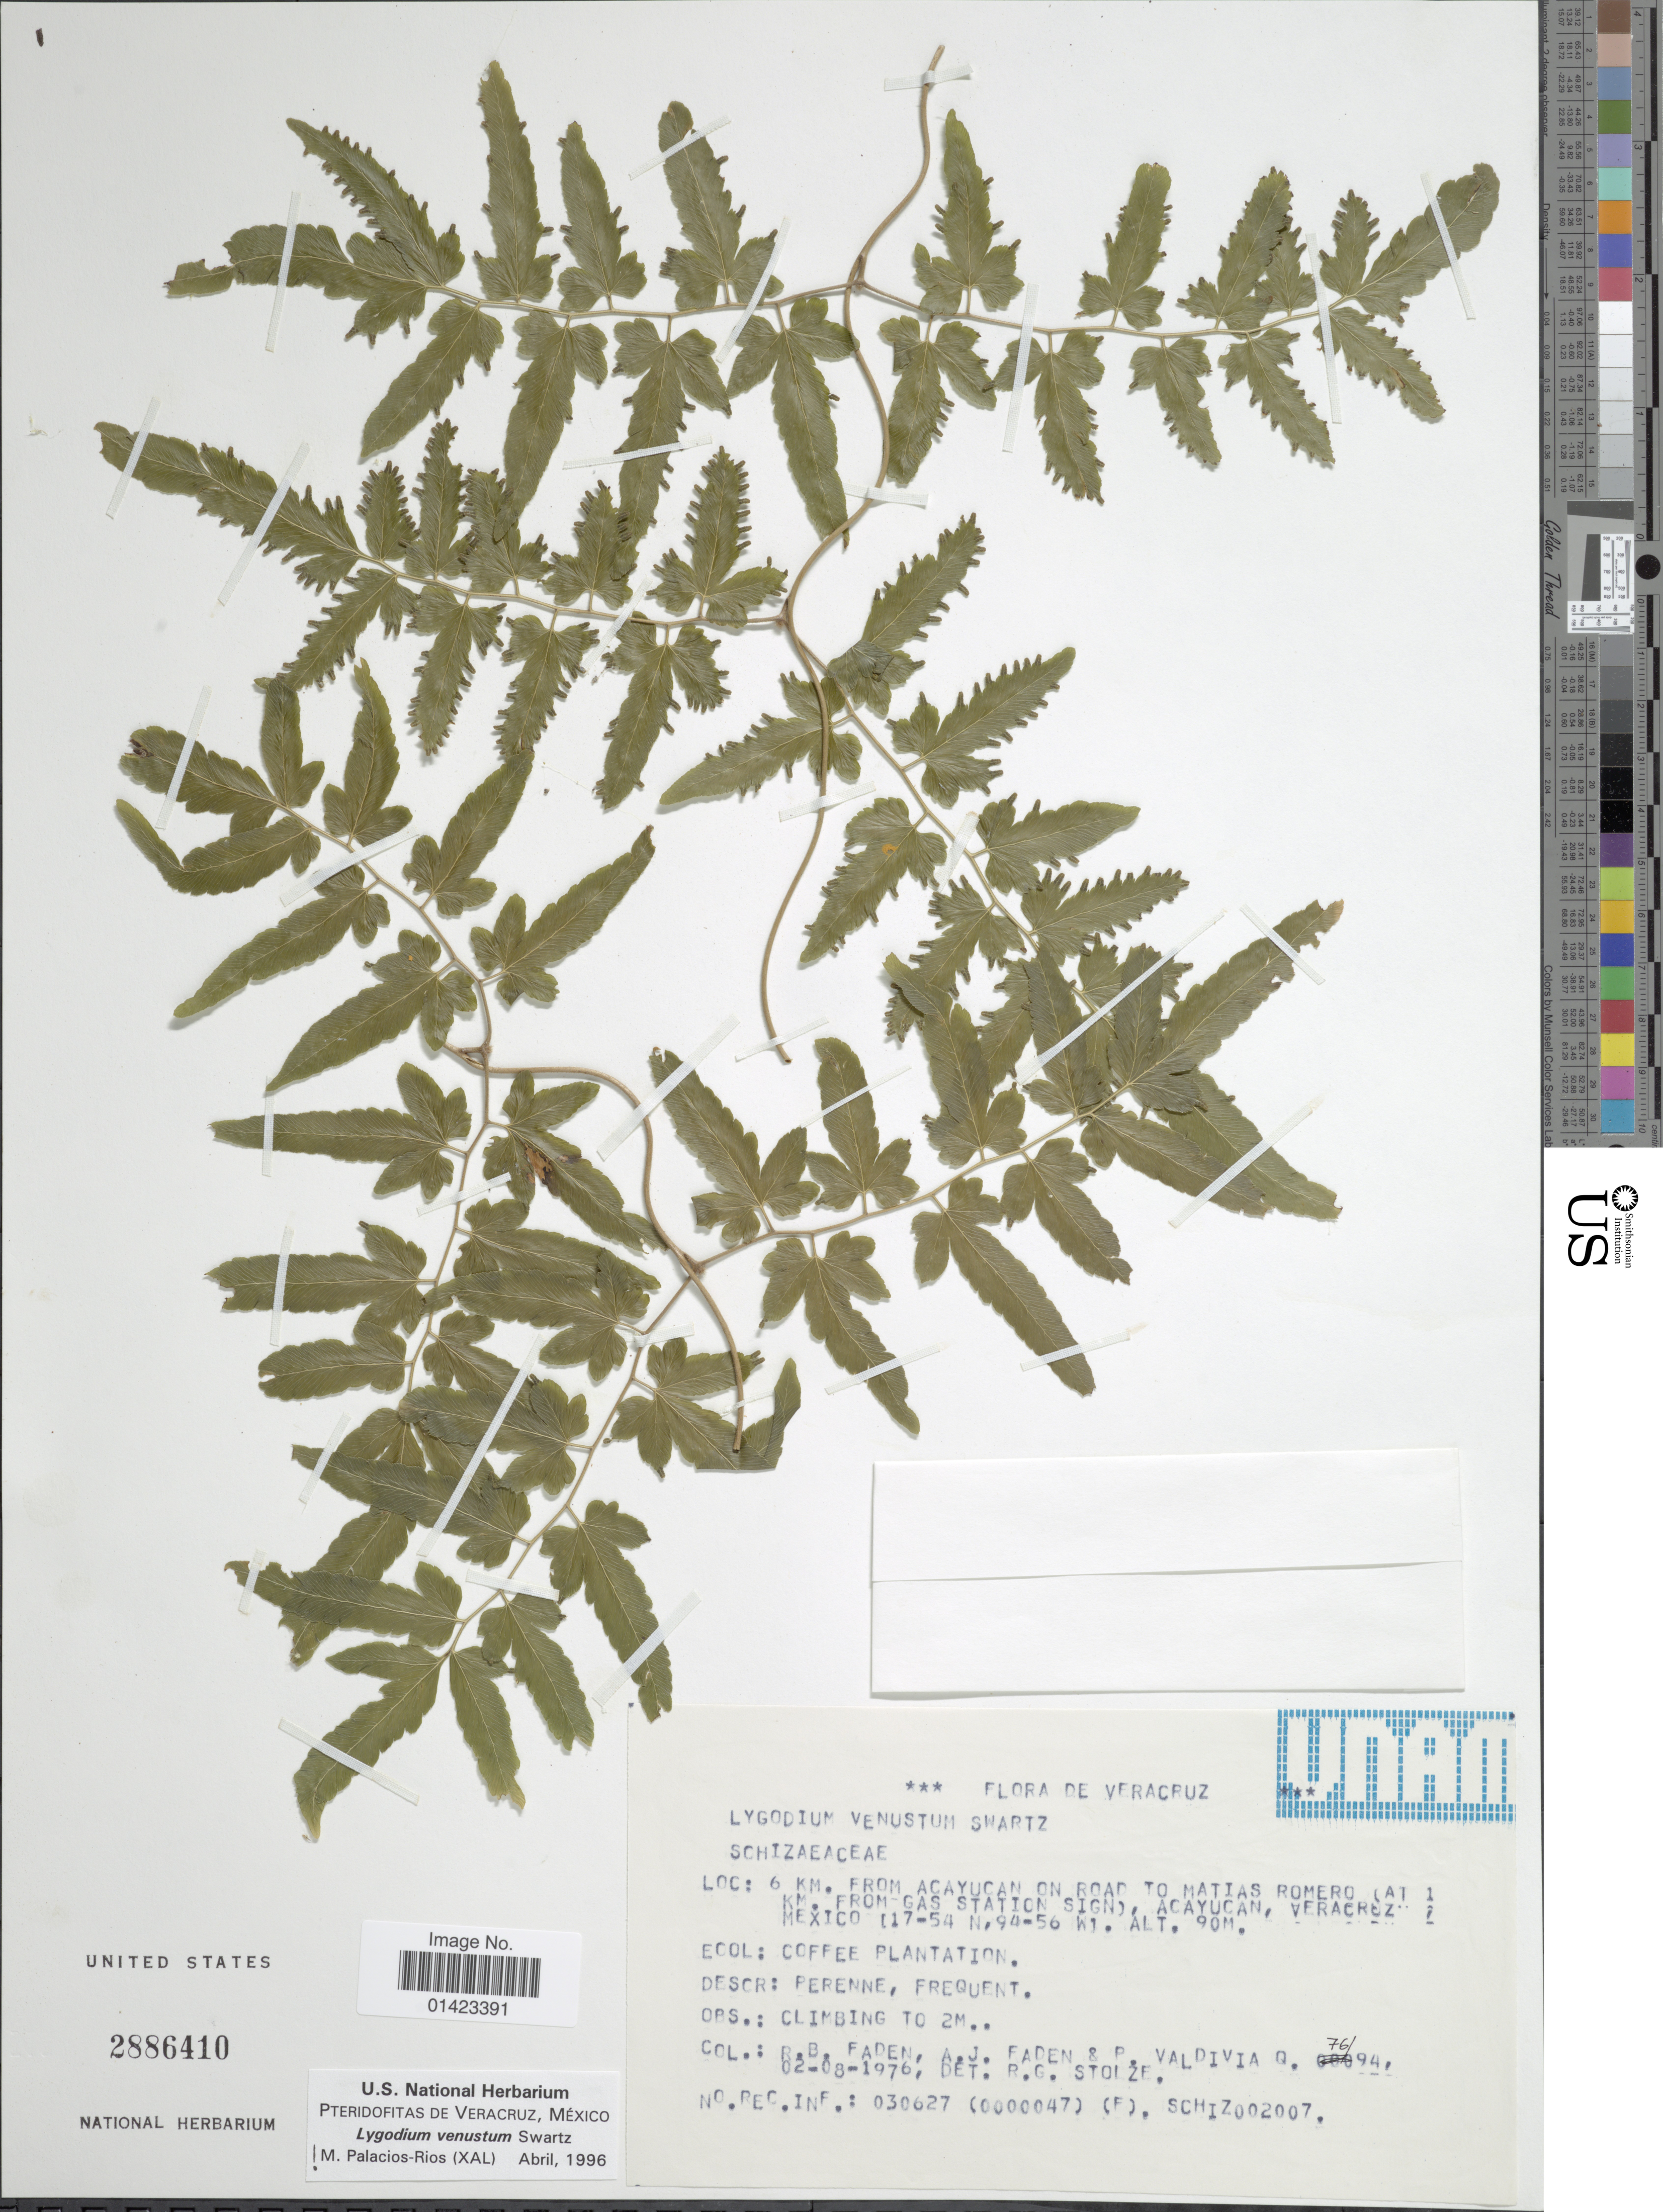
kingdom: Plantae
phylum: Tracheophyta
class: Polypodiopsida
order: Schizaeales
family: Lygodiaceae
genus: Lygodium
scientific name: Lygodium venustum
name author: Sw.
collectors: R. B. Faden, A. J. Faden & P. E. Valdivia Q.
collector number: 76/94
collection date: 1976-08-02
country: Mexico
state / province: Veracruz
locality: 6km from Acayucan on road to Matias Romero at 1km from Gas station sign), Acayucan, Veracruz, Mexico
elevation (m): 90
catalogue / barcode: US 2886410